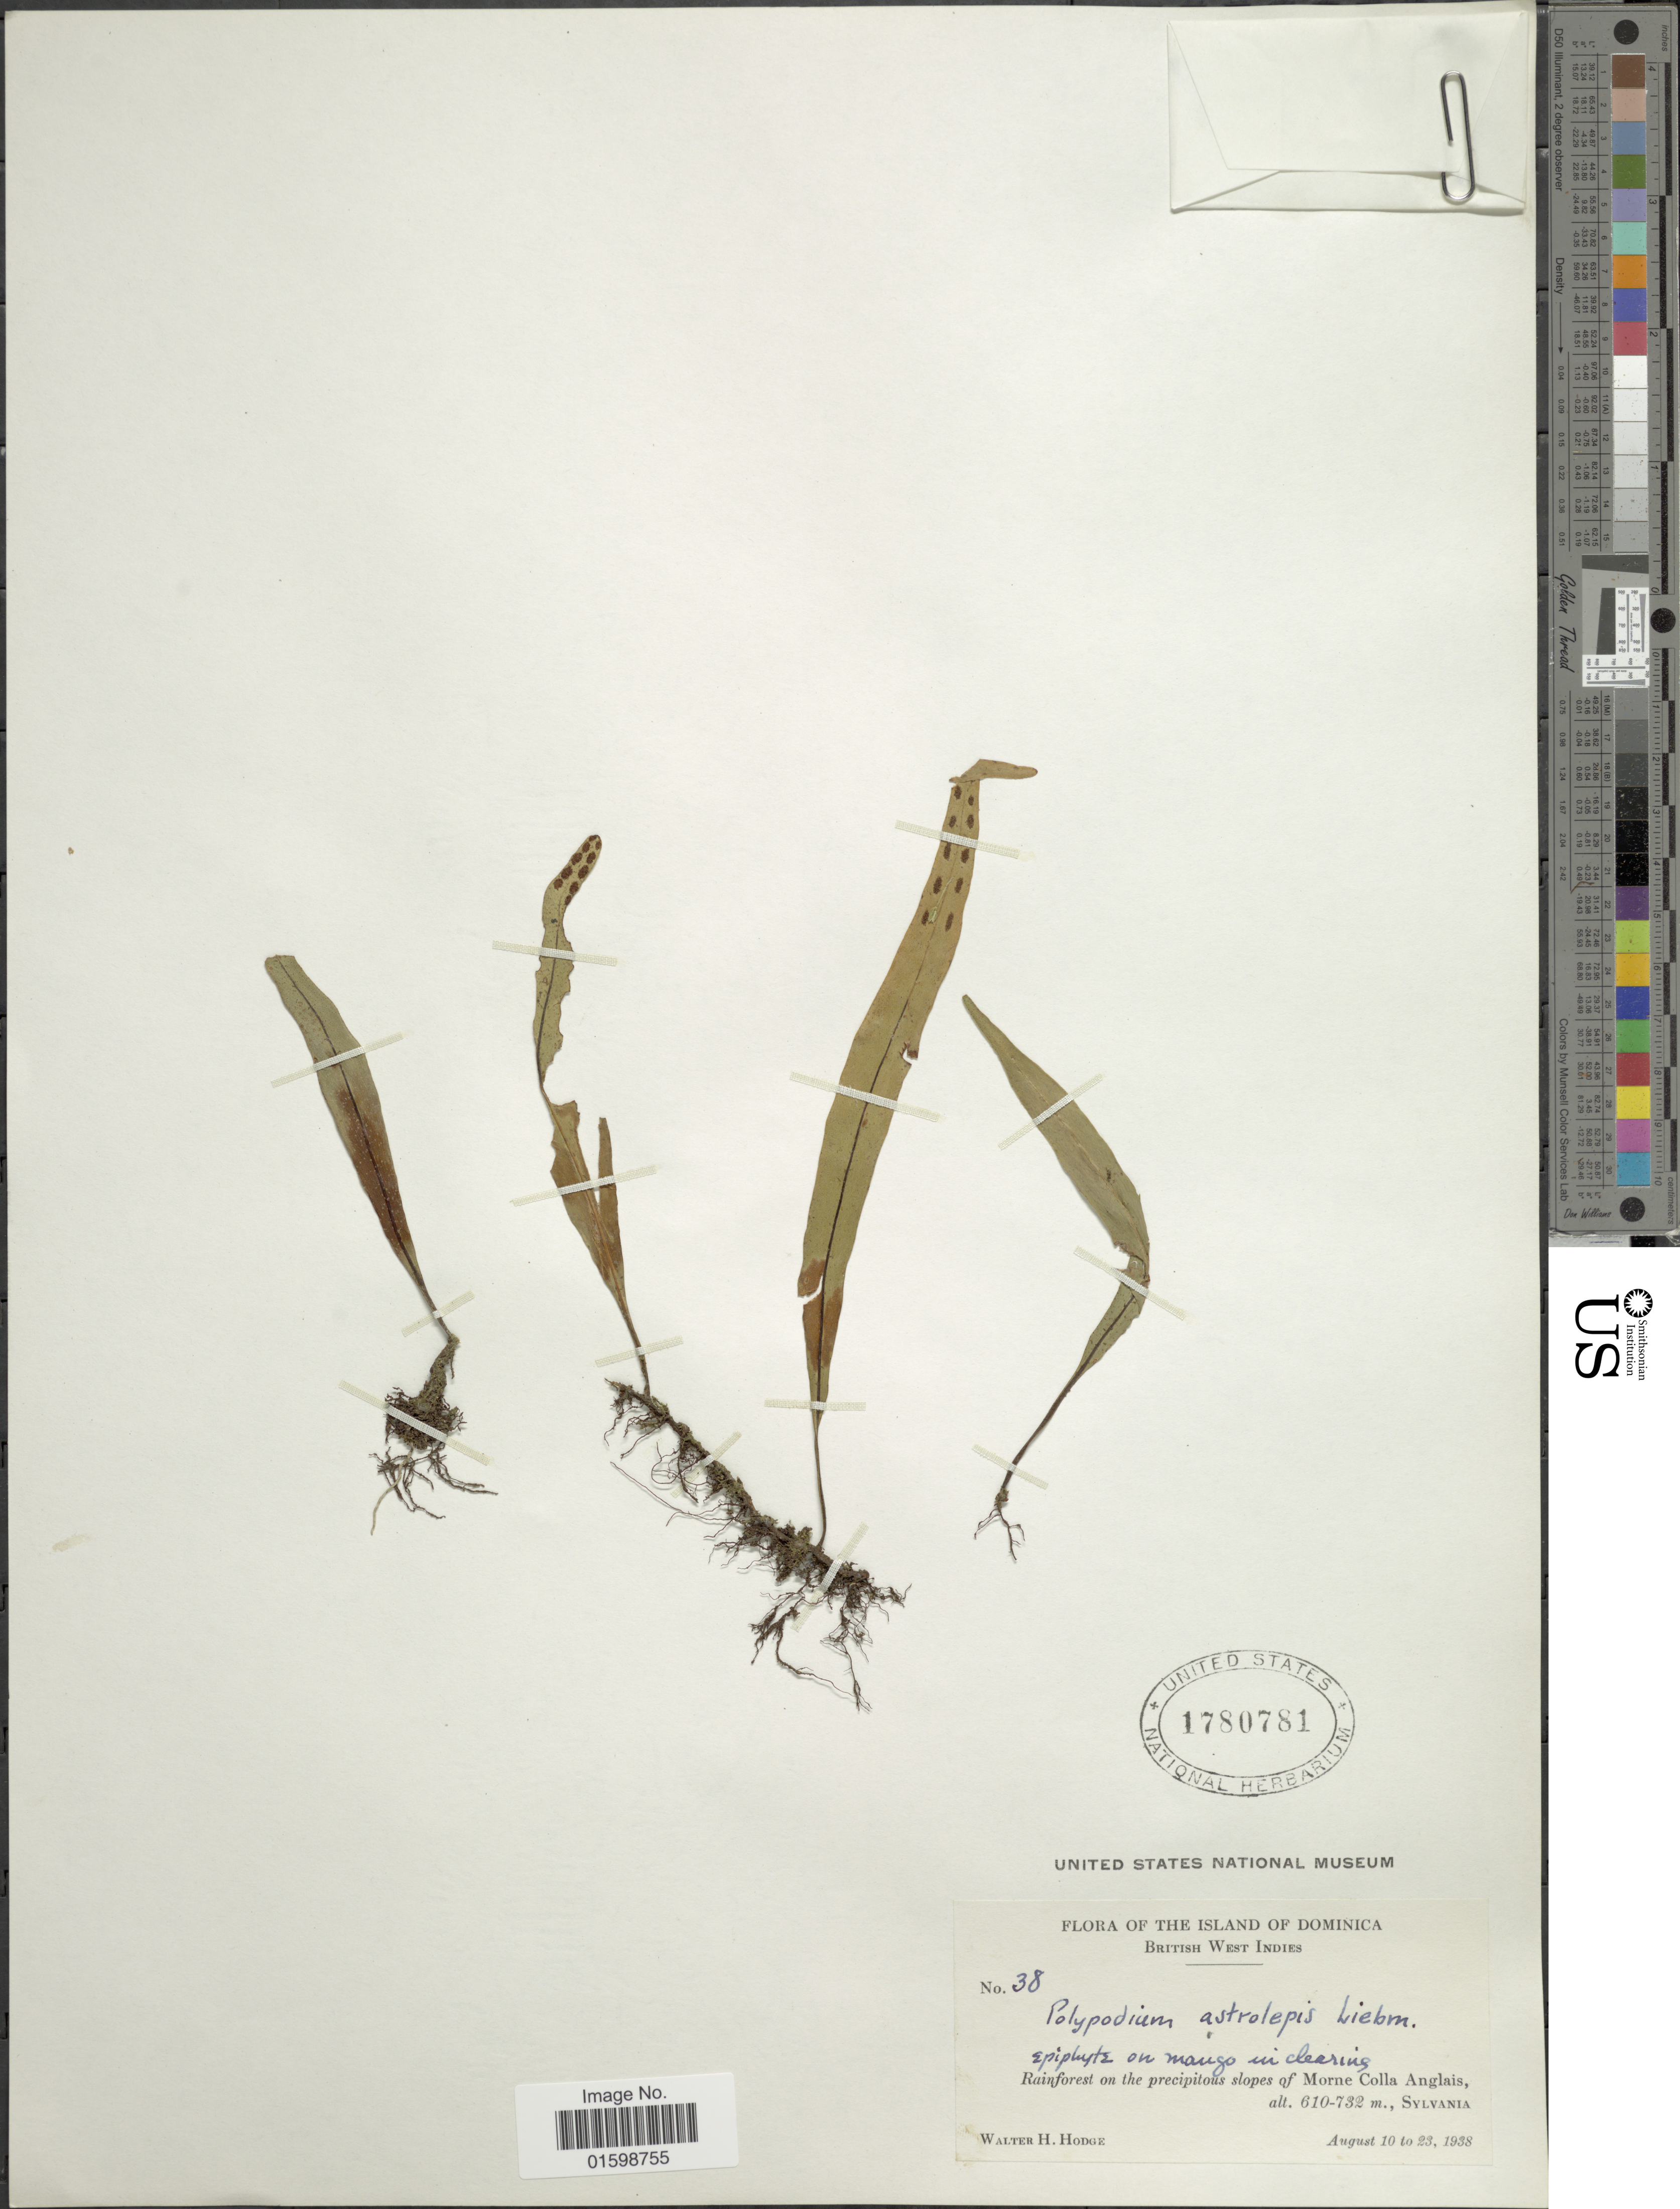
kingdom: Plantae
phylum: Tracheophyta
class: Polypodiopsida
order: Polypodiales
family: Polypodiaceae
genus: Pleopeltis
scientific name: Pleopeltis astrolepis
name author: (Liebm.) E. Fourn.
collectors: W. Hodge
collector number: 38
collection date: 1938-08-10/1938-08-23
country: Dominica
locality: Island of Dominica, British West Indies, rainforest on the precipitous slopes of Morne Colla Anglas, Sylvania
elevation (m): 610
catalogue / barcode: US 1780781